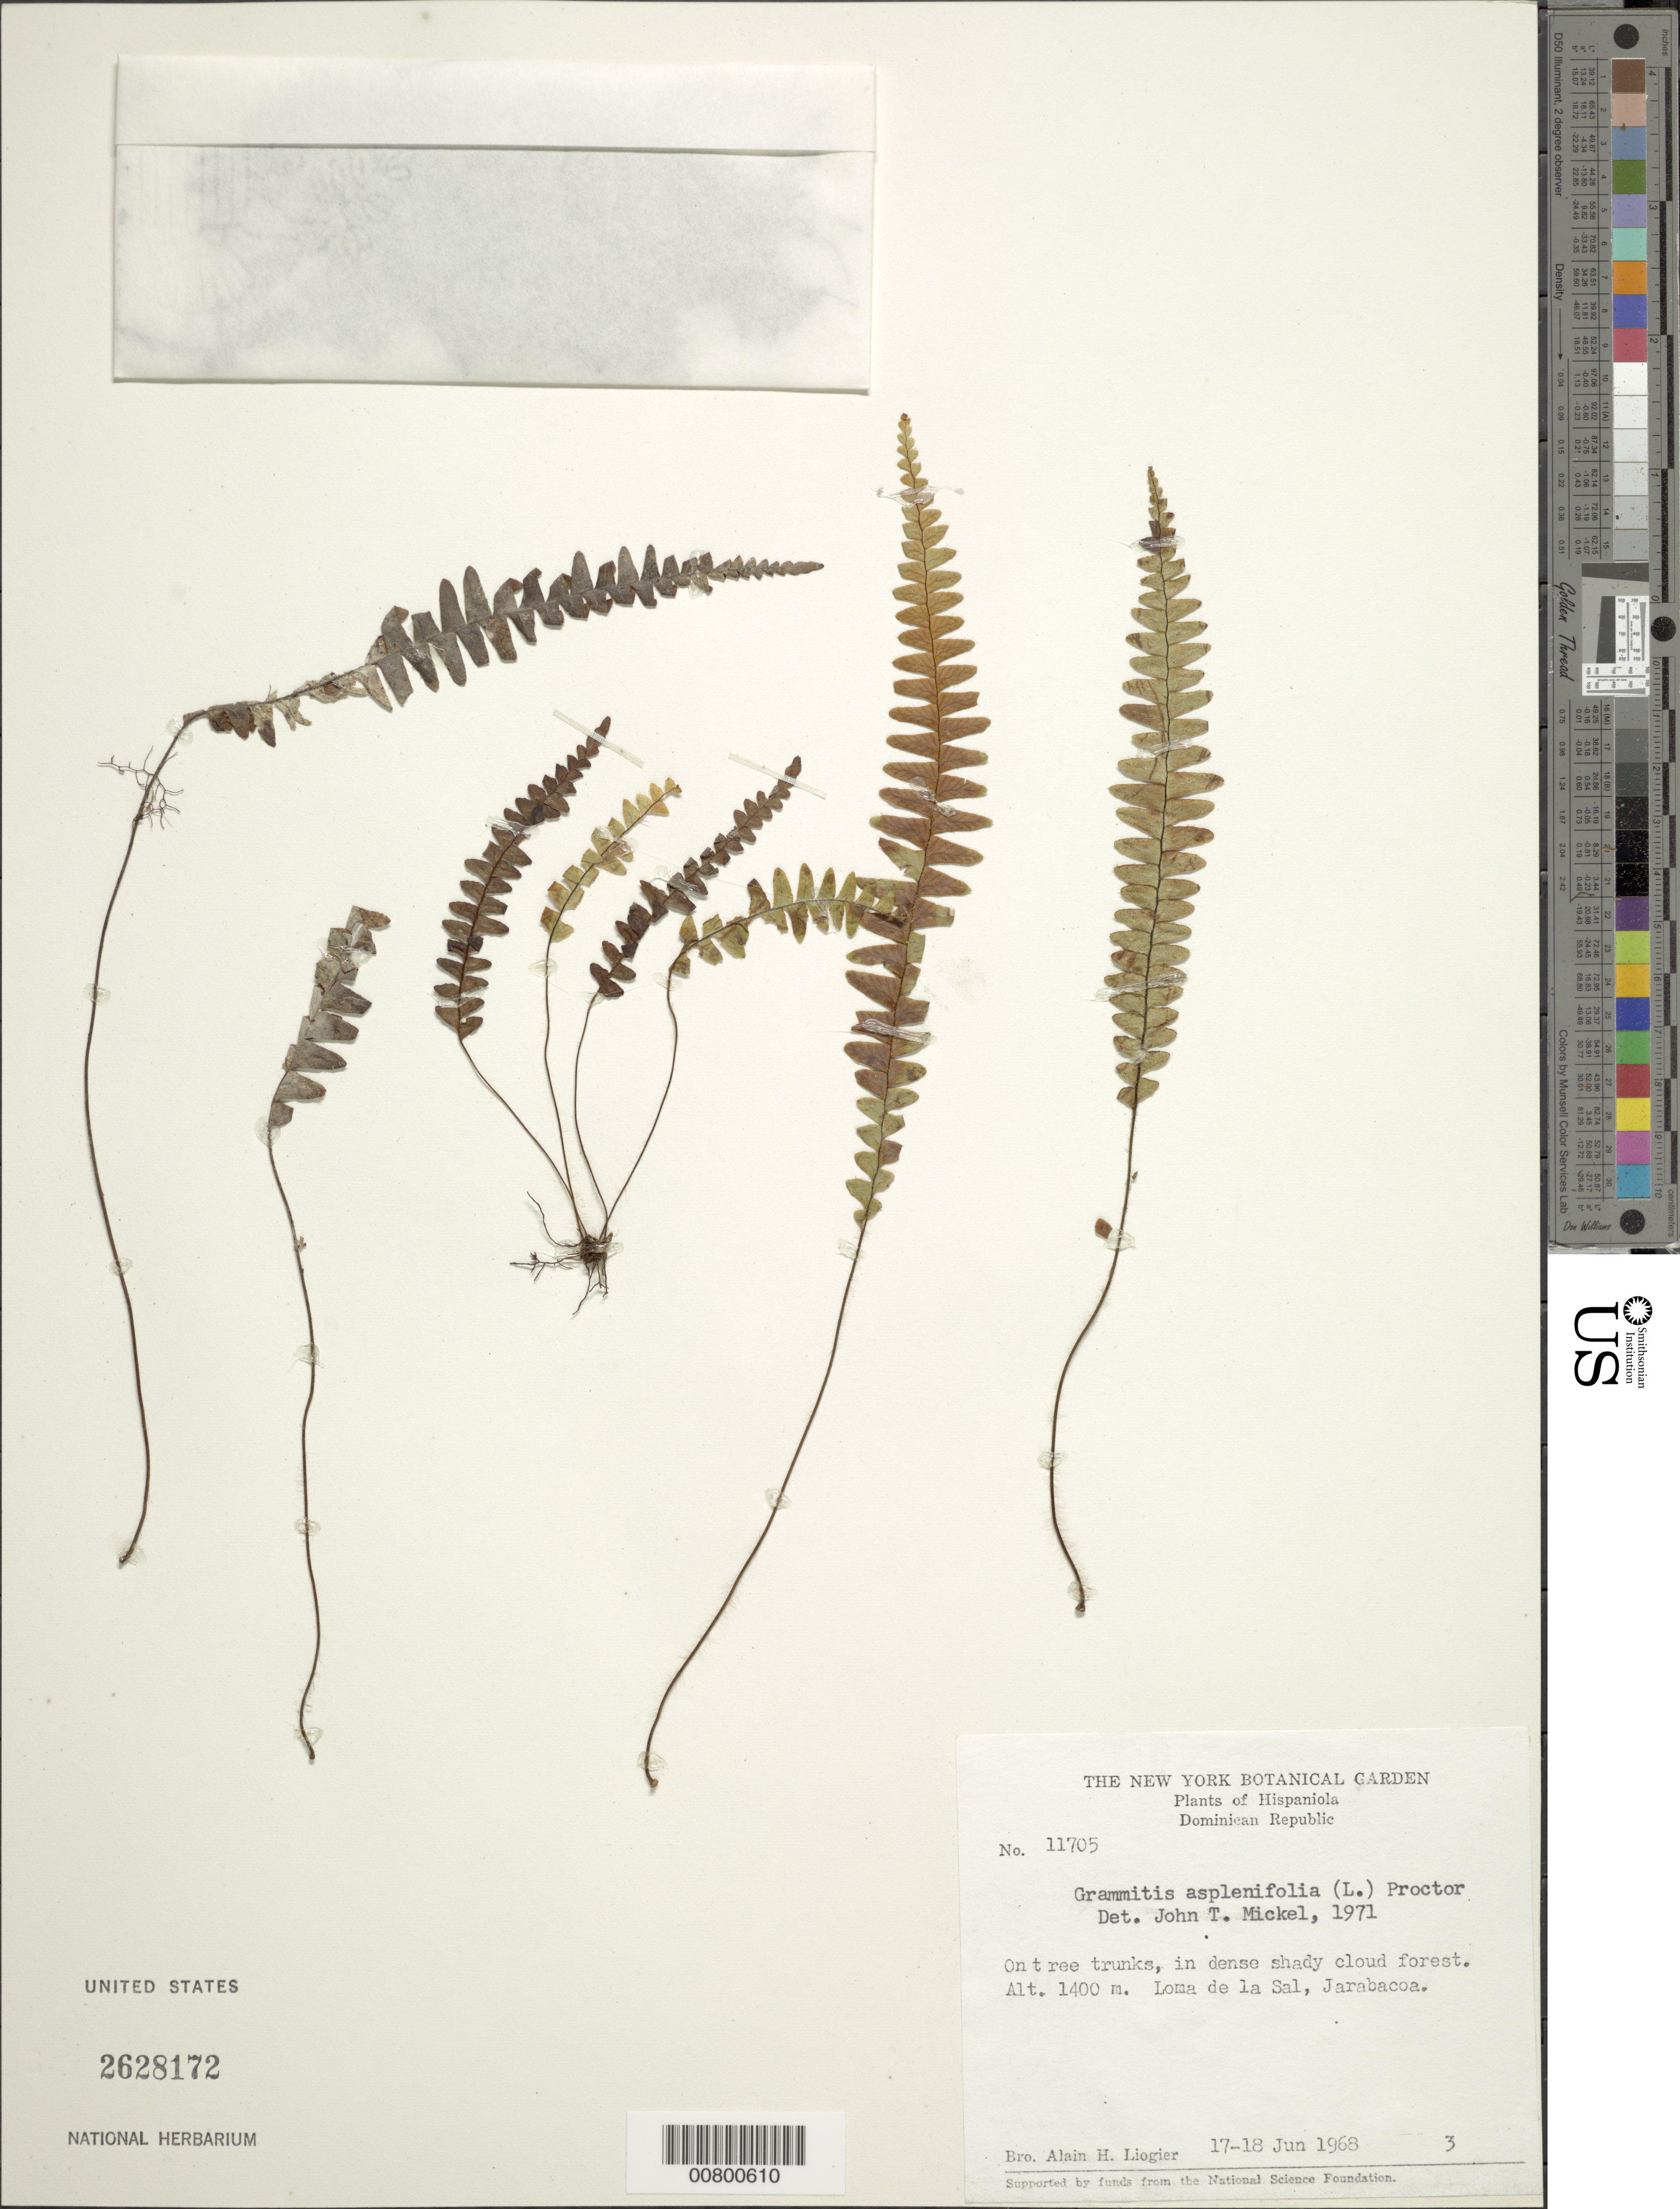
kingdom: Plantae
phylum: Tracheophyta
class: Polypodiopsida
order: Polypodiales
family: Polypodiaceae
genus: Terpsichore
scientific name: Terpsichore asplenifolia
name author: (L.) A.R. Sm.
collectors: A. H. Liogier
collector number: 11705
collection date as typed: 17 Jun 1968 to 18 Jun 1968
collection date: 1968-06-17/1968-06-18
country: Dominican Republic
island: Hispaniola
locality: Loma de la Sal, Jarabacoa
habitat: Densely shaded cloud forest, on tree trunks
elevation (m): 1400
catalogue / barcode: US 2628172